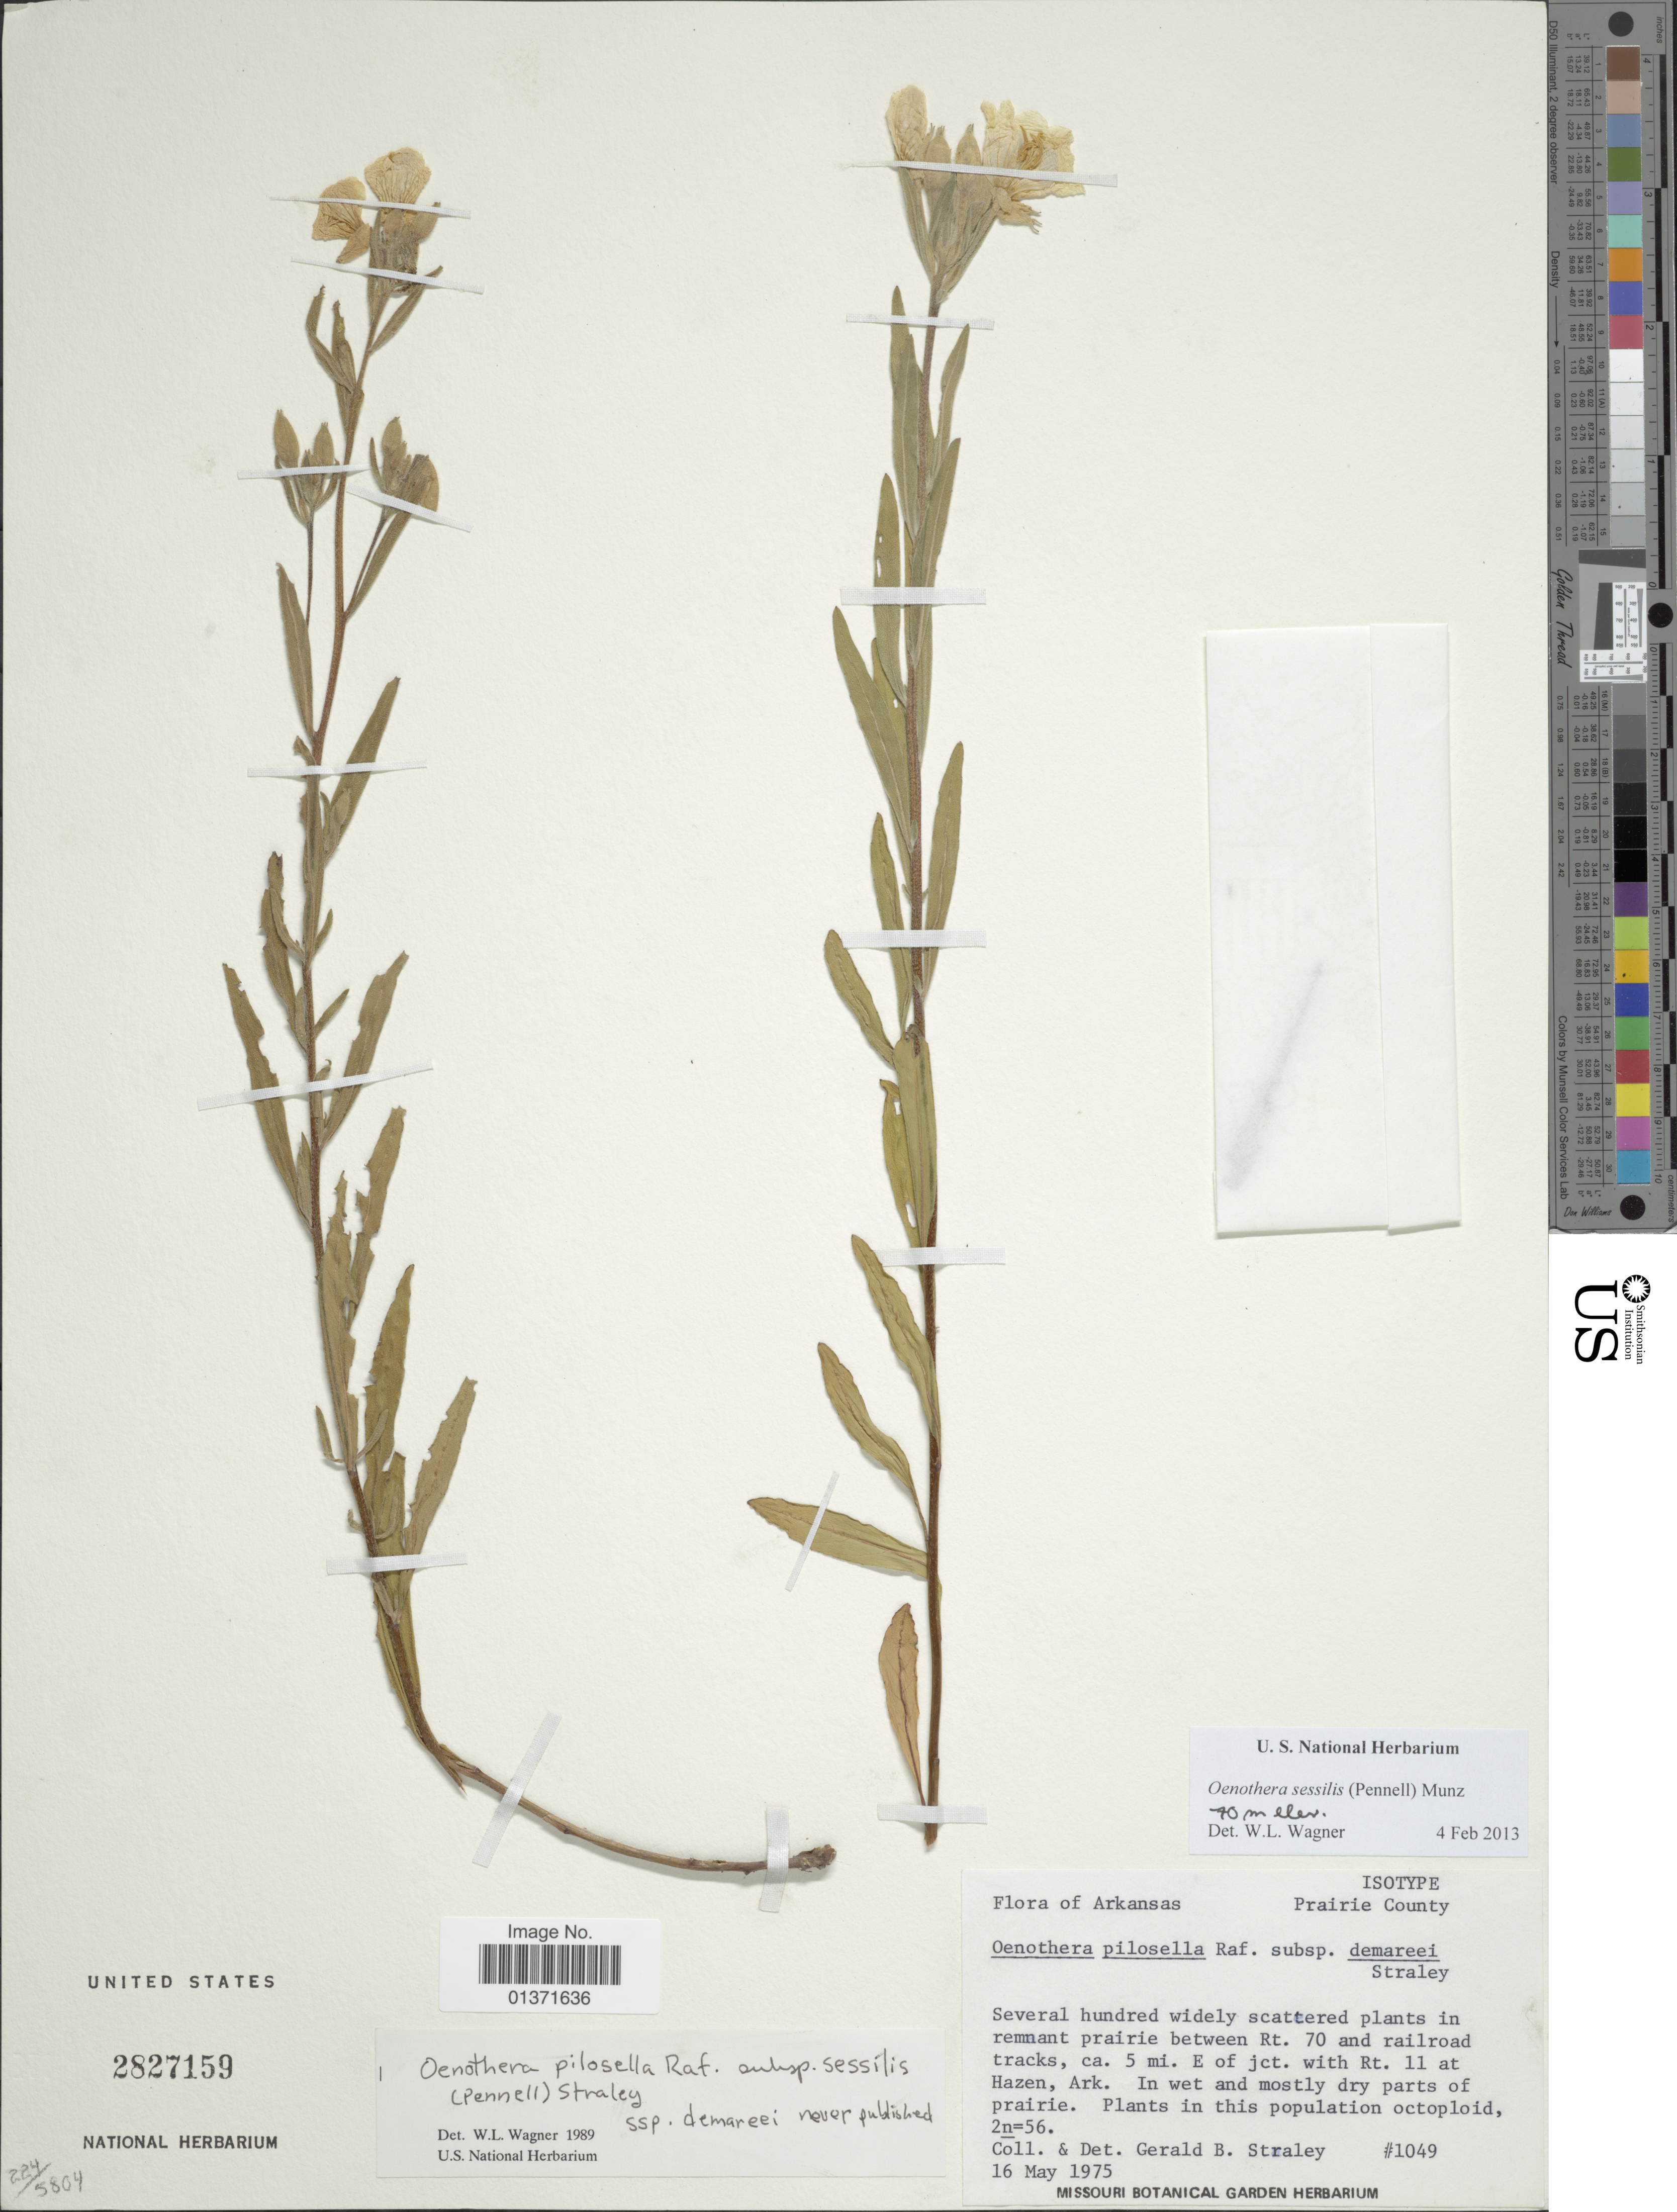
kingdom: Plantae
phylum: Tracheophyta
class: Magnoliopsida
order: Myrtales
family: Onagraceae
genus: Oenothera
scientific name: Oenothera sessilis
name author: (Pennell) Munz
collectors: G. Straley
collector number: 1049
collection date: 1975-05-16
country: United States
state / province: Arkansas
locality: Prairie County., between Rt. 70 and railroad tracks, ca 5 mi E of jct. with Rt. 11 at Hazen, Ark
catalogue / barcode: US 2827159